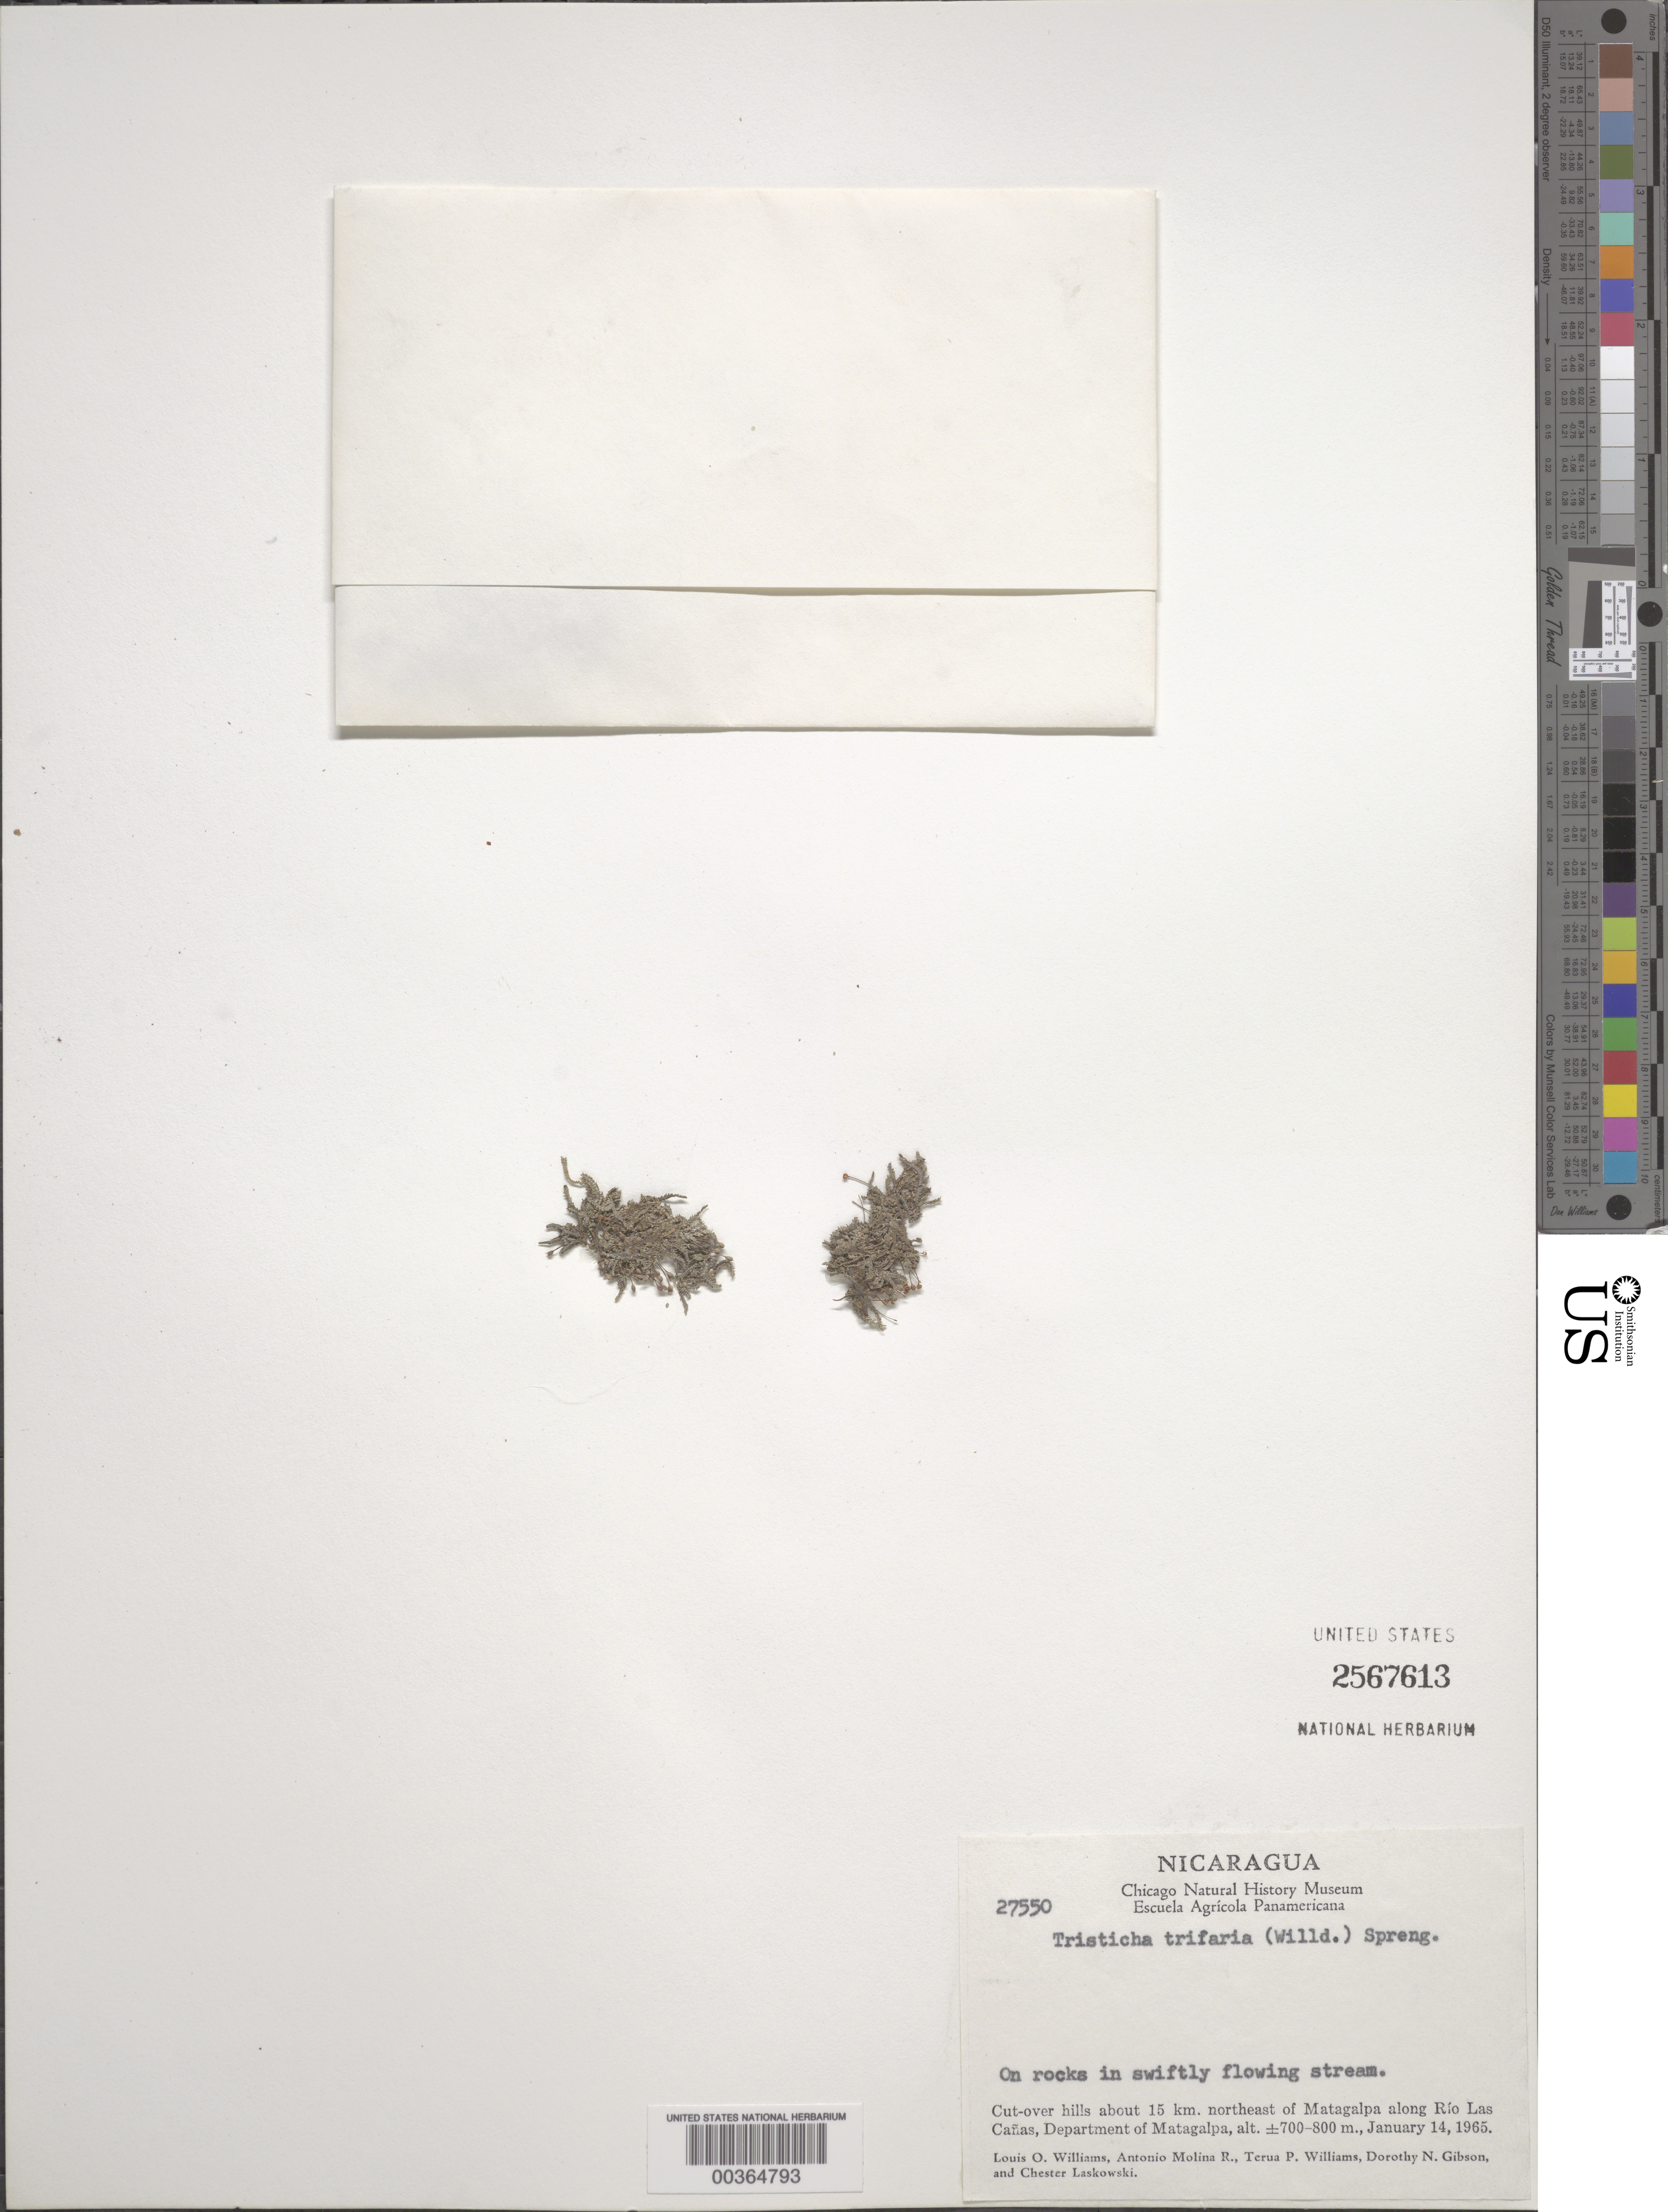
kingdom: Plantae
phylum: Tracheophyta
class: Magnoliopsida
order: Malpighiales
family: Podostemaceae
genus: Tristicha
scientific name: Tristicha trifaria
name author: (Willd.) Spreng.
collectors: L. O. Williams, A. Molina R., T. P. Williams, D. N. Gibson & C. Laskowski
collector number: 27550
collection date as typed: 14 Jan 1965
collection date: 1965-01-14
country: Nicaragua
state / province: Matagalpa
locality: Ne of matagalpa, along rio las canas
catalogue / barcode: US 2567613